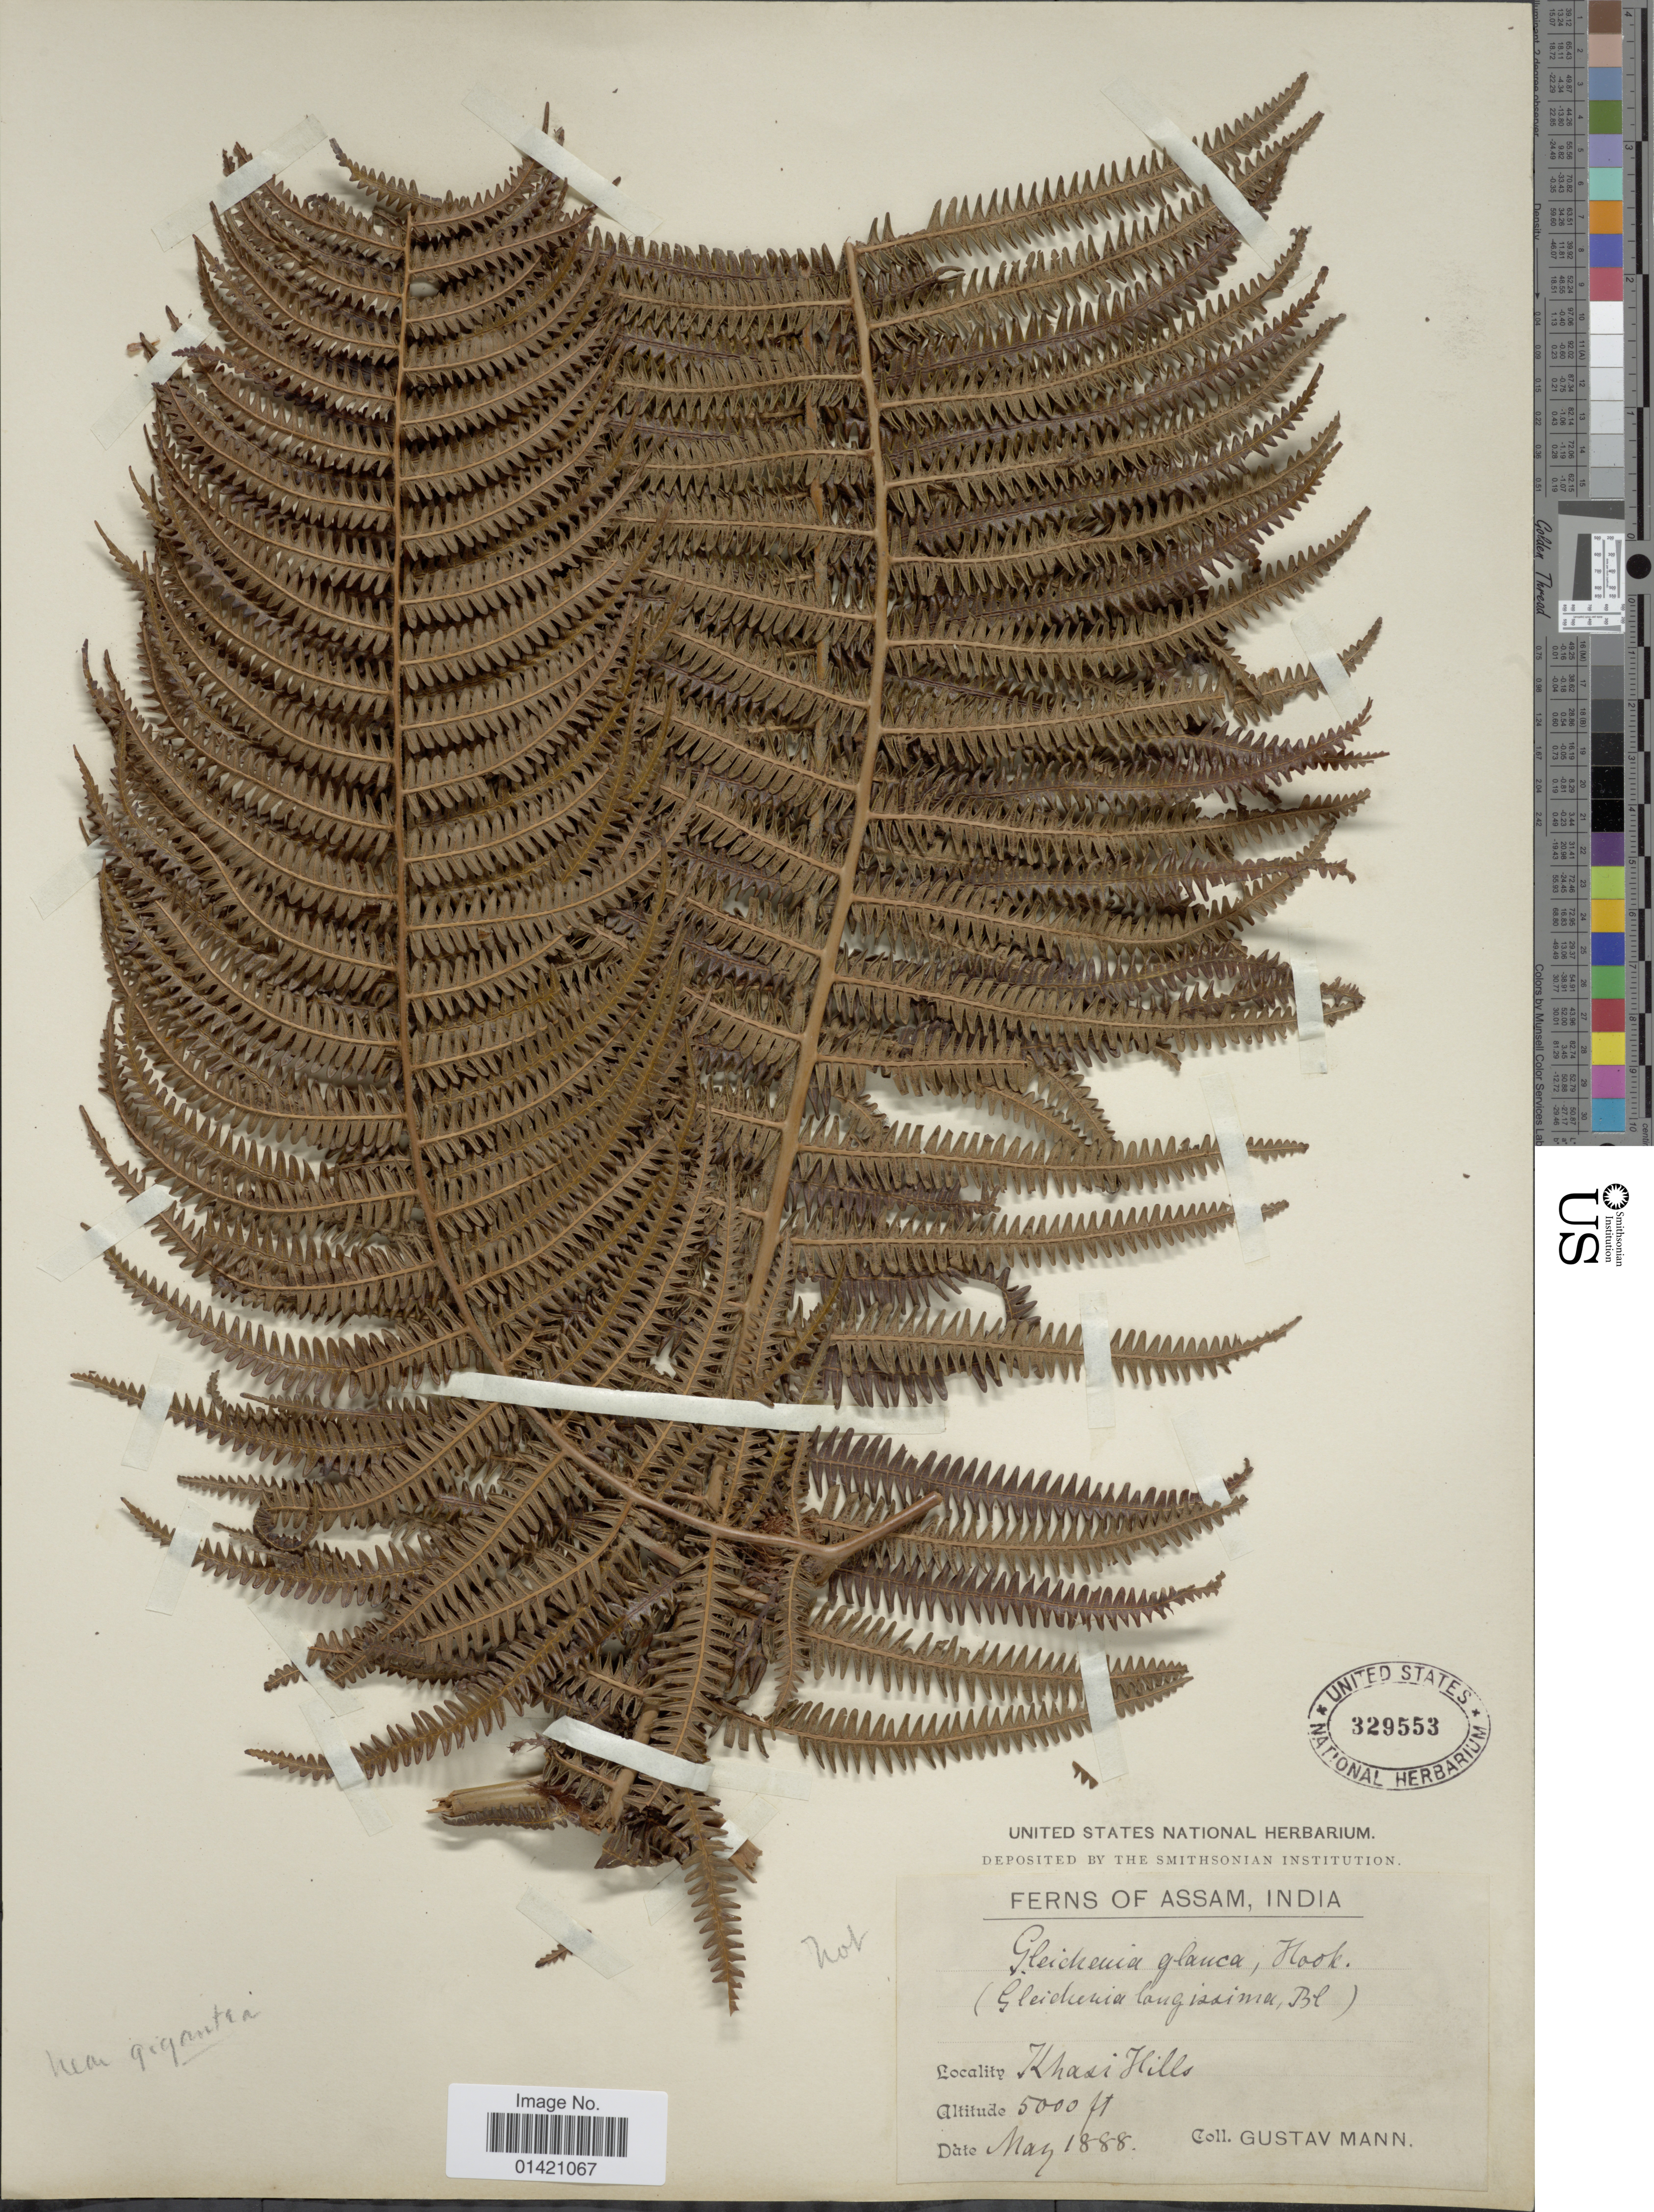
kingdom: Plantae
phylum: Tracheophyta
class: Polypodiopsida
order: Gleicheniales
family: Gleicheniaceae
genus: Diplopterygium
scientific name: Diplopterygium glaucum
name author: (Thunb. ex Houtt.) Nakai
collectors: G. Mann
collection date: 1888-05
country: India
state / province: Meghalaya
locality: Khasi Hills.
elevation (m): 1524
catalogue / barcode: US 329553